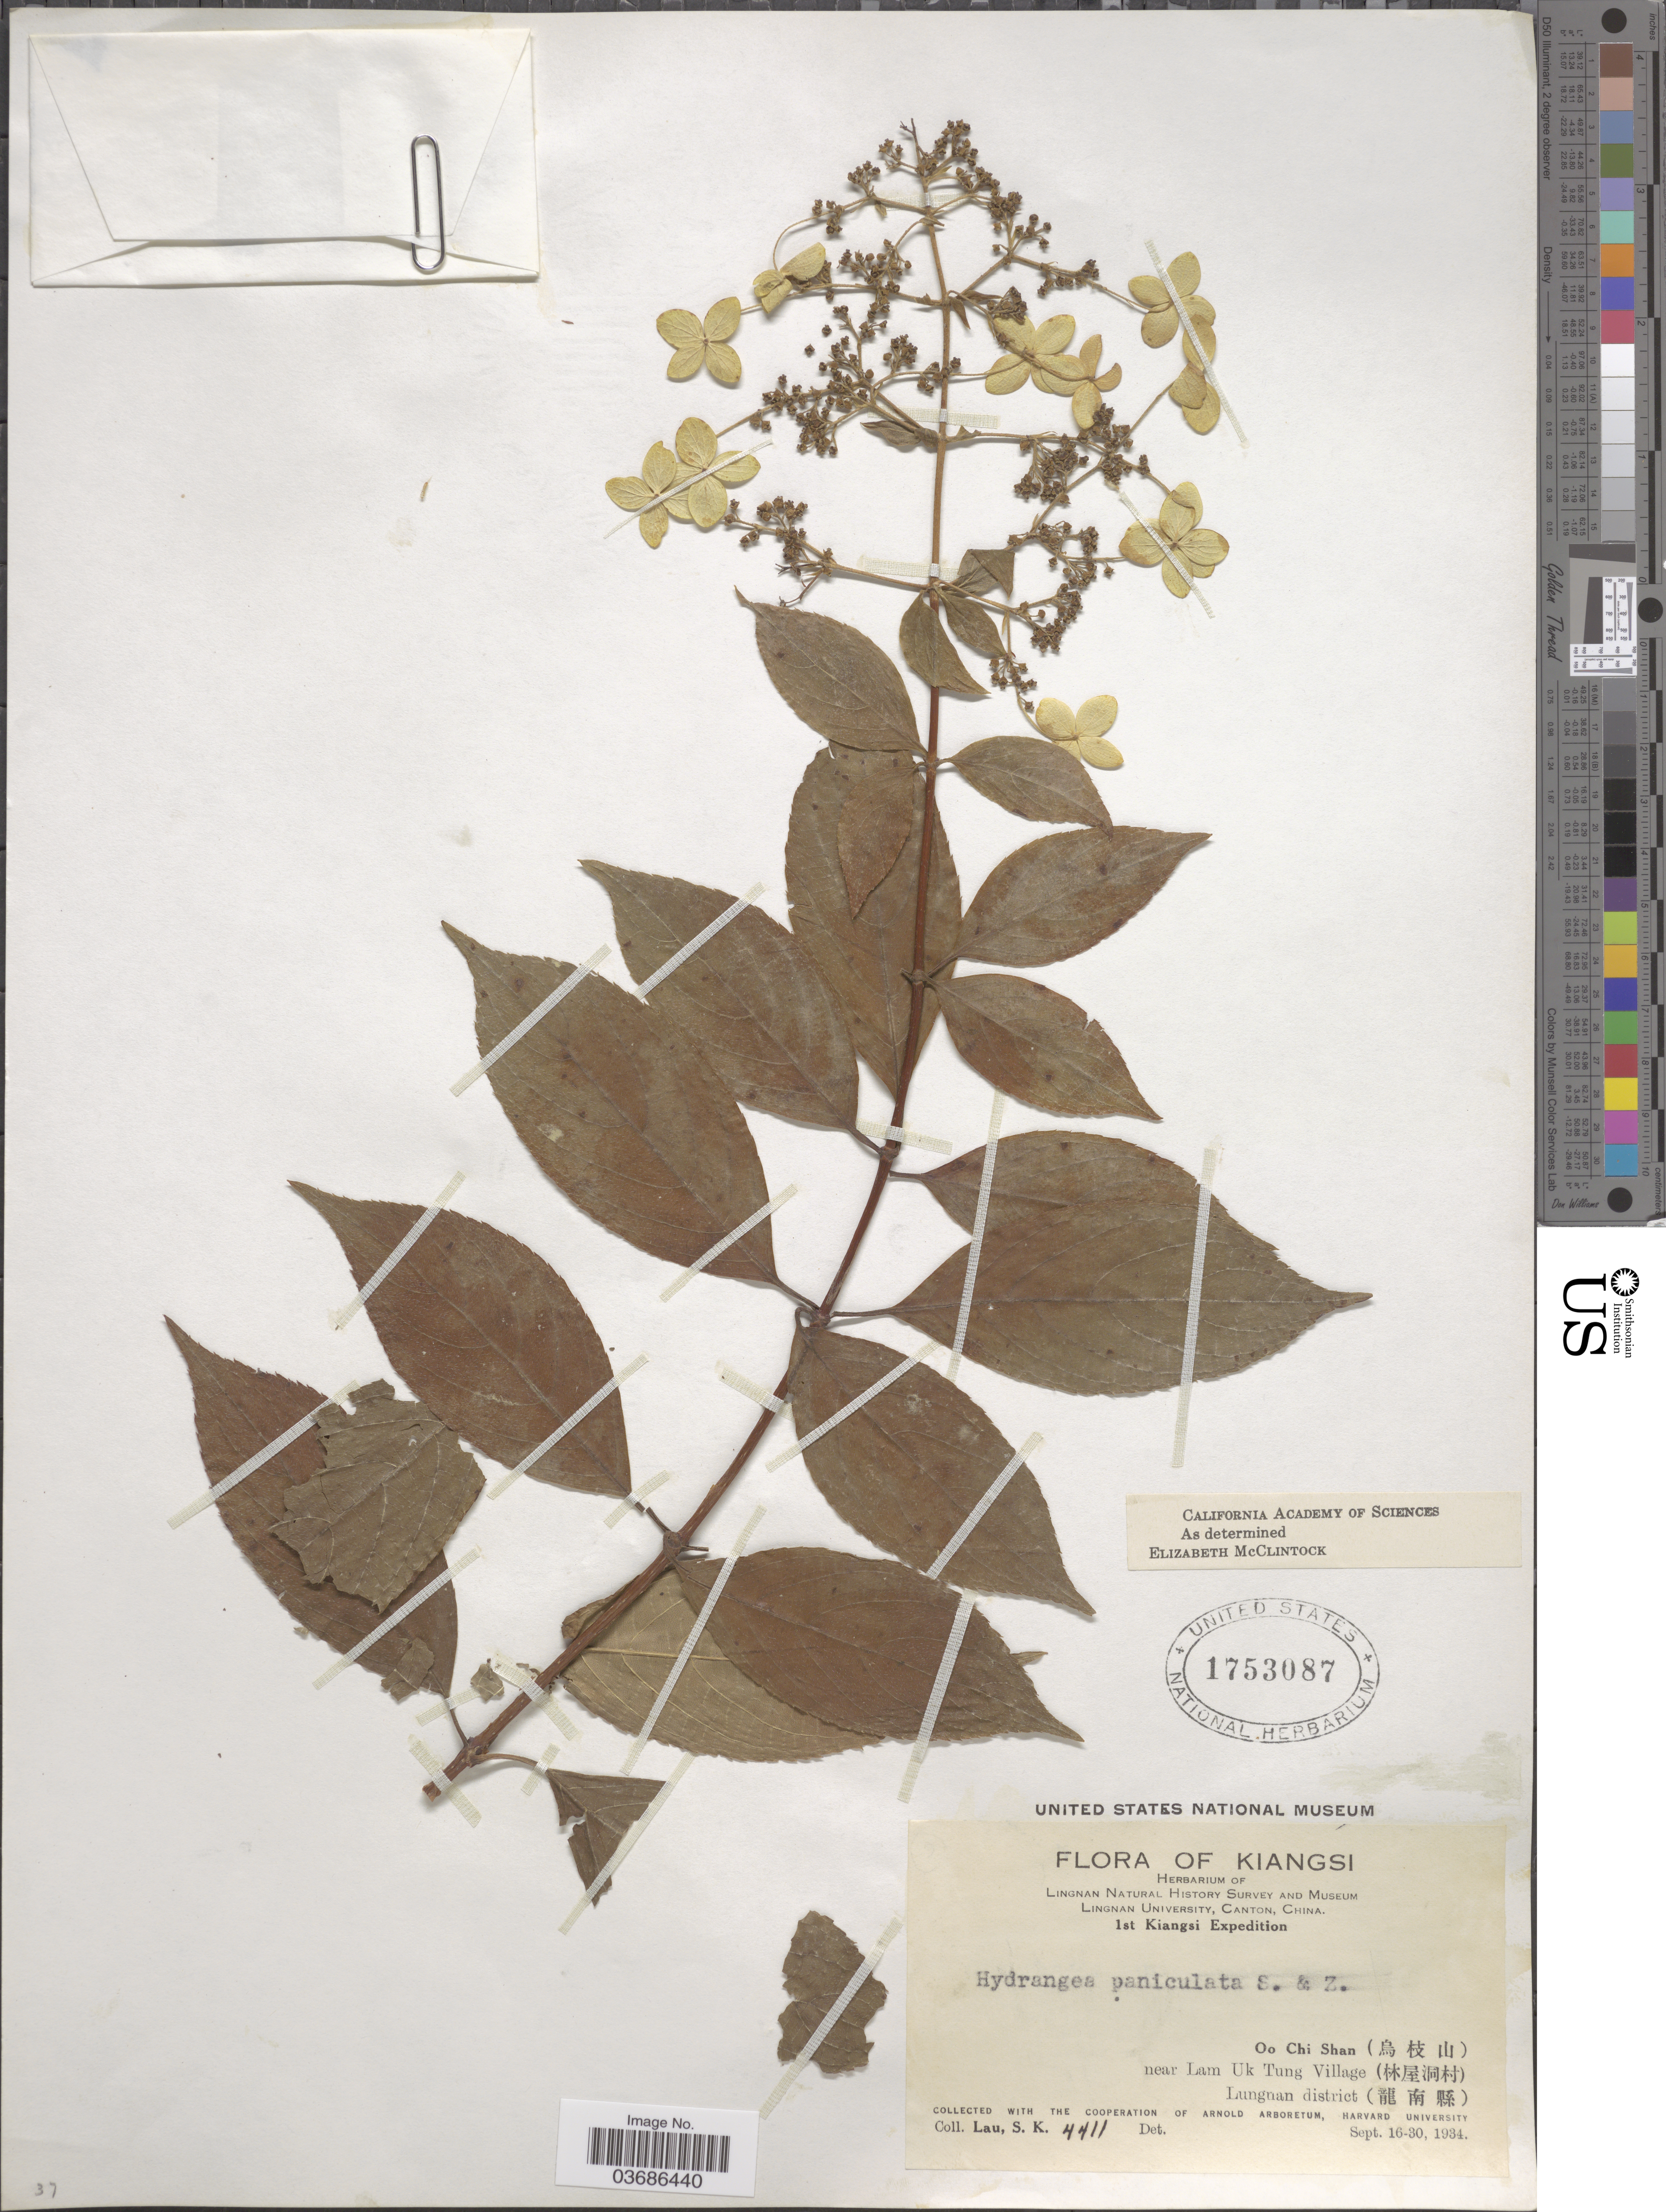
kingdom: Plantae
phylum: Tracheophyta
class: Magnoliopsida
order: Cornales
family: Hydrangeaceae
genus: Hydrangea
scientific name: Hydrangea paniculata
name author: Siebold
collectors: S. K. Lau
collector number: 4411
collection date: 1934-09-16/1934-09-30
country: China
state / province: Jiangxi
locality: Kiangsi. Lingnan Natural History Survey and Museum. 1st Kiangsi Expedition. Oo Chi San (X) near Lam Uk Tung Village (X). Lungnan district (X).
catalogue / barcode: US 1753087